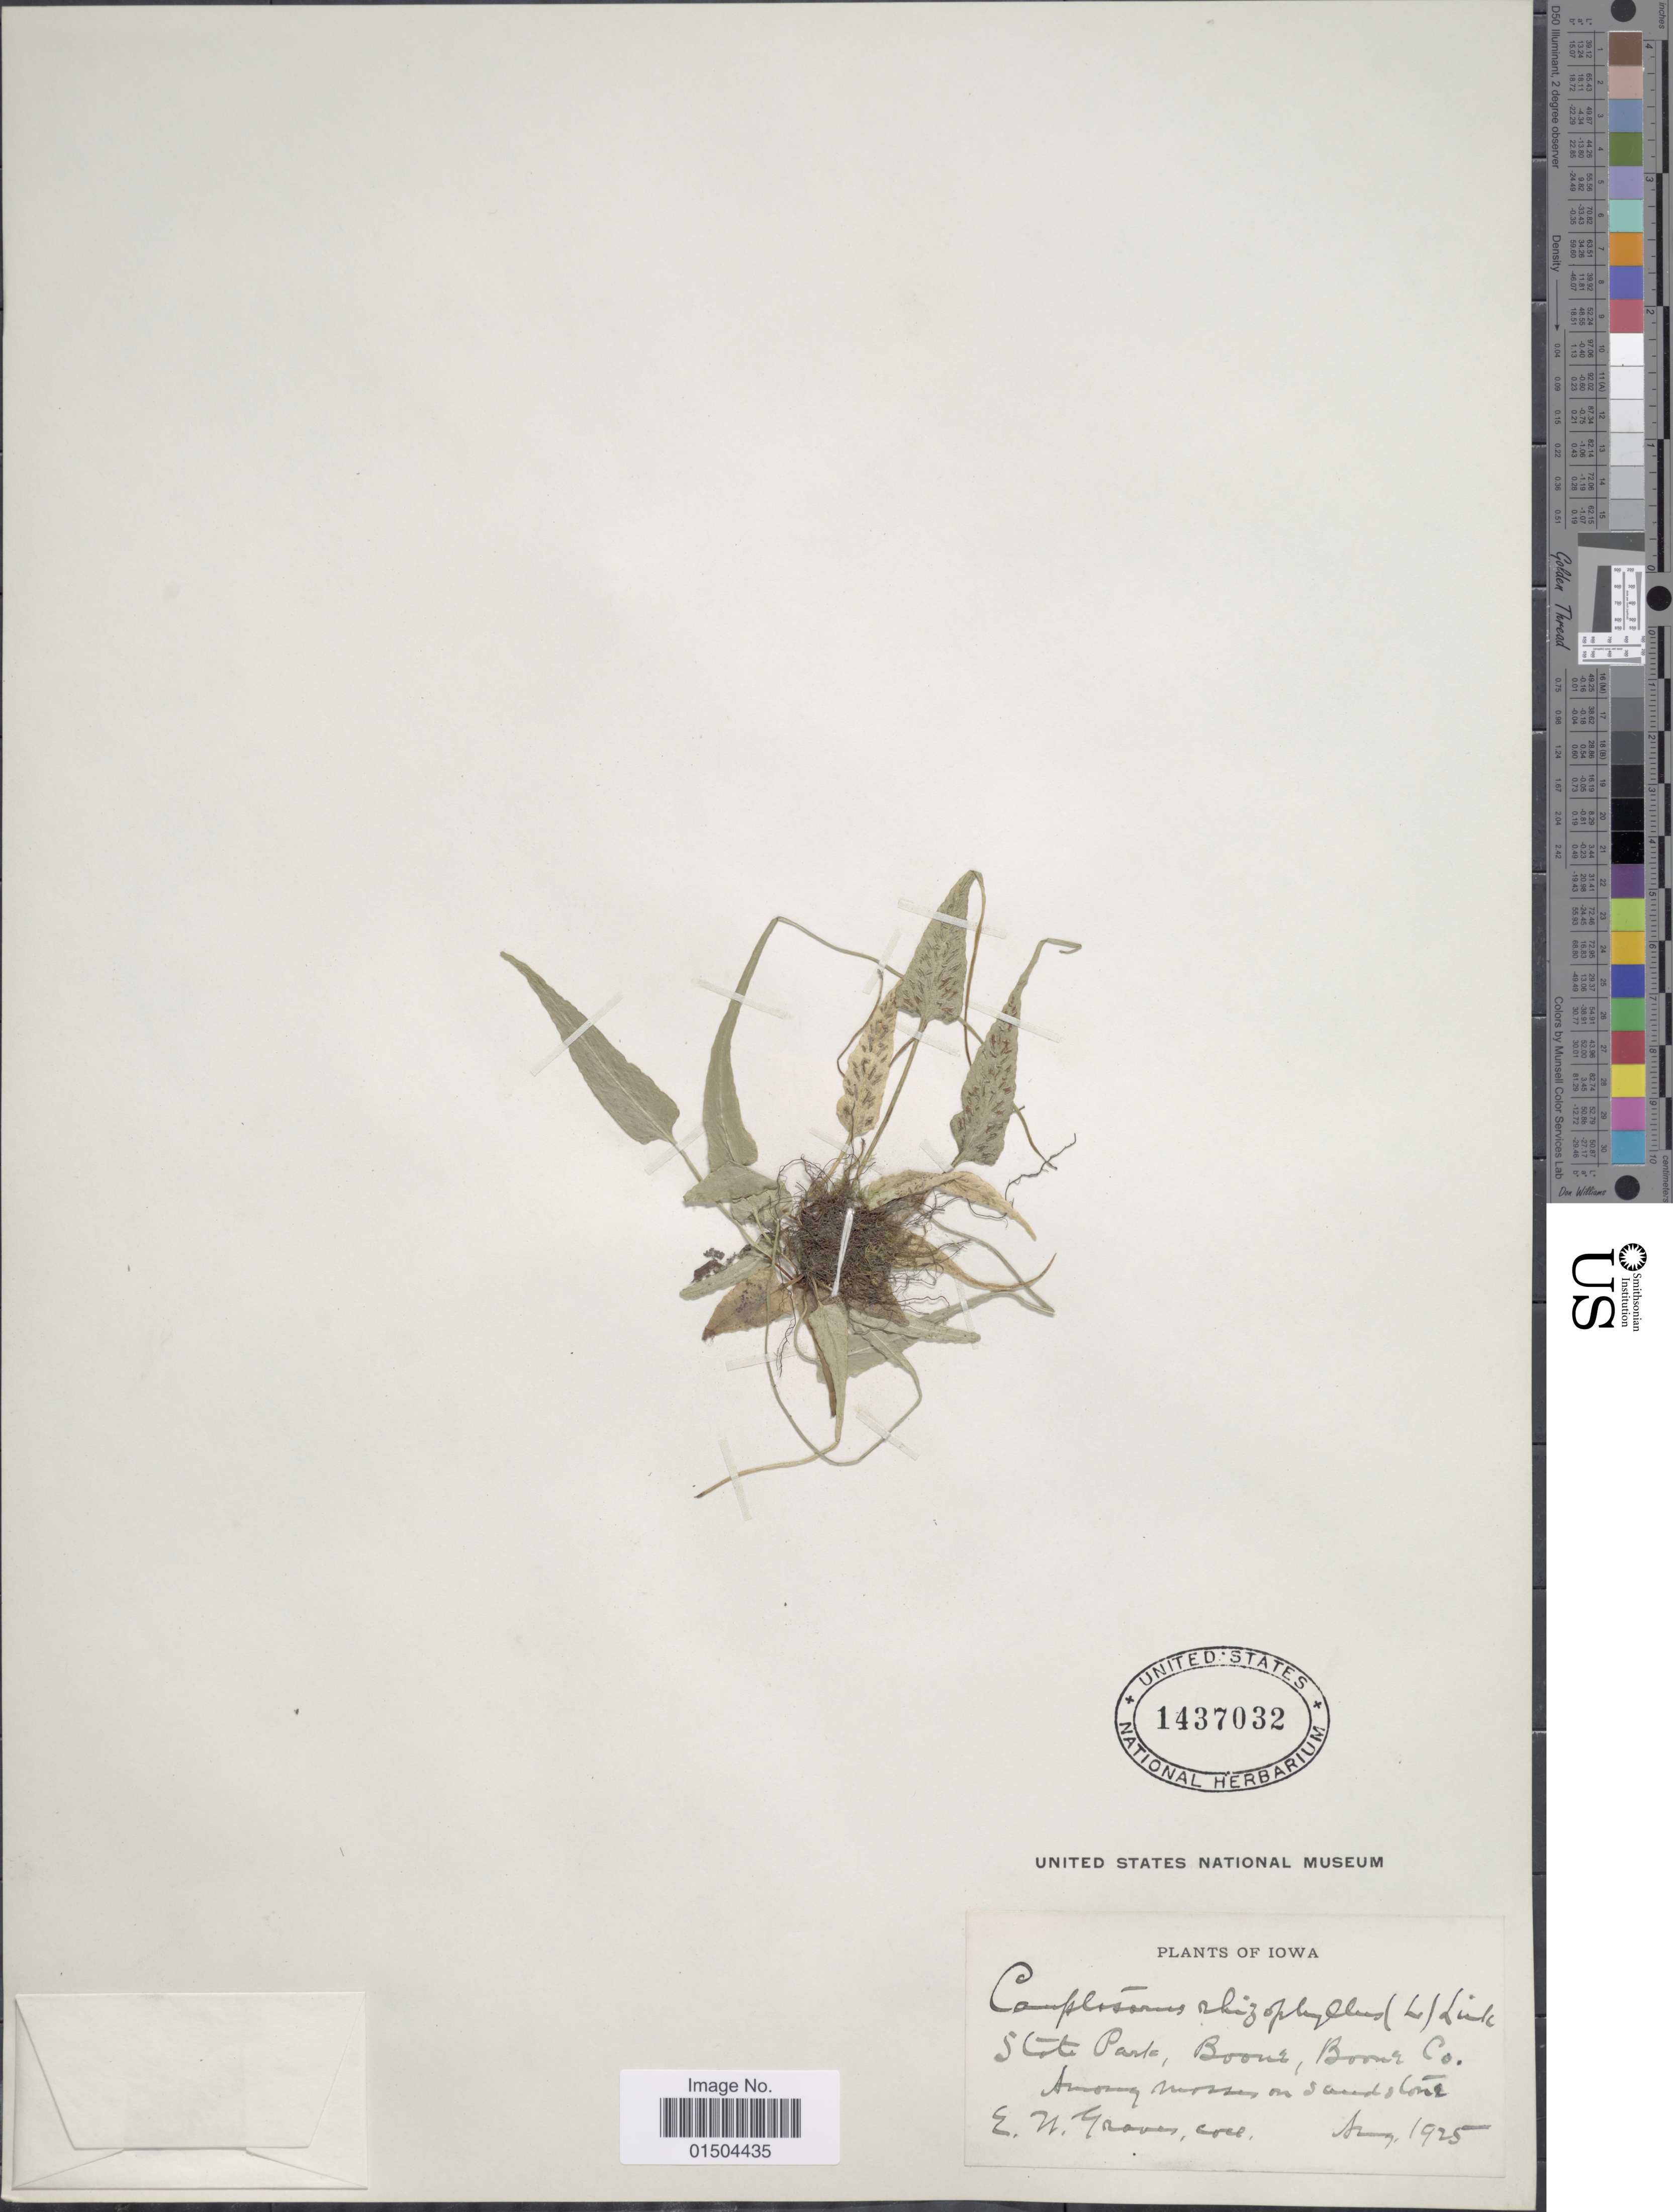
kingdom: Plantae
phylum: Tracheophyta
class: Polypodiopsida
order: Polypodiales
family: Aspleniaceae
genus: Asplenium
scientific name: Asplenium rhizophyllum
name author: L.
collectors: E. Graves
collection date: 1925-08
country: United States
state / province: Iowa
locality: State Park, Boone, Boone Co. Among mosses on sandstone.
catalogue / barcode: US 1437032